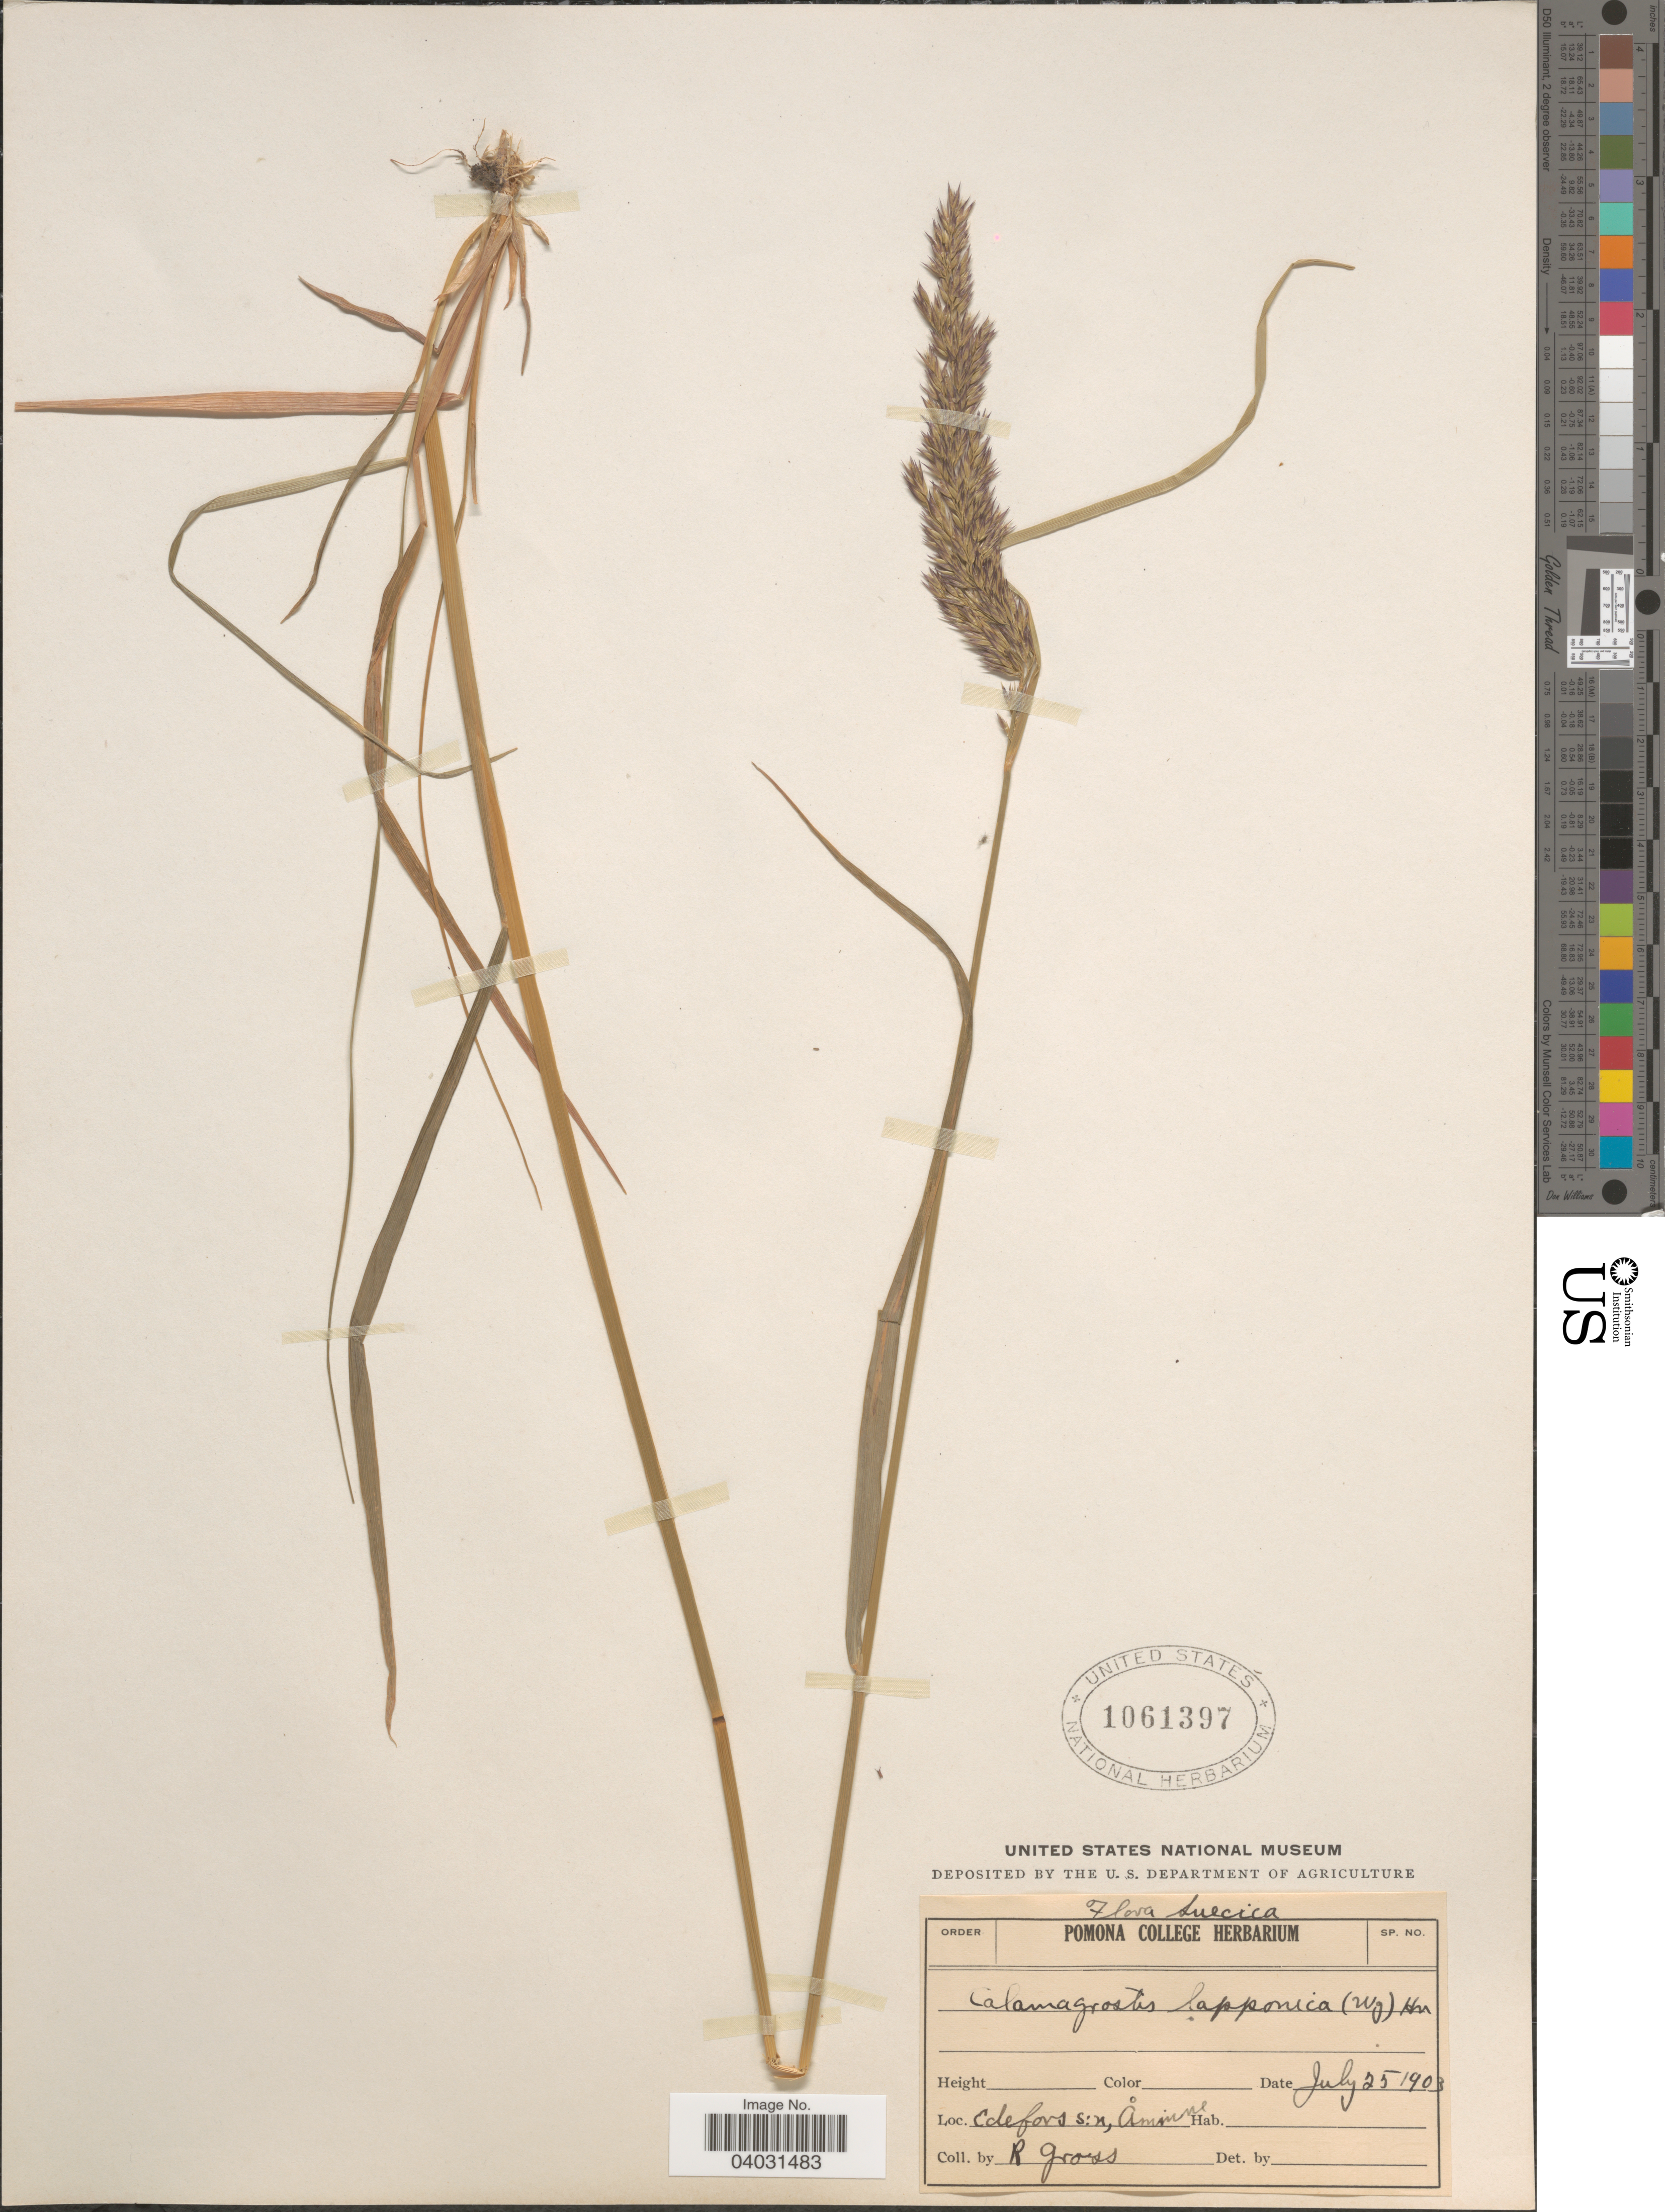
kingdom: Plantae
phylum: Tracheophyta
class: Liliopsida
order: Poales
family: Poaceae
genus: Calamagrostis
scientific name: Calamagrostis lapponica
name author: (Wahlenb.) Hartm.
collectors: R. Gross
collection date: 1903-07-25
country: Sweden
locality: Suecica. Cdefors s:n, Åminne.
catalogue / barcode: US 1061397